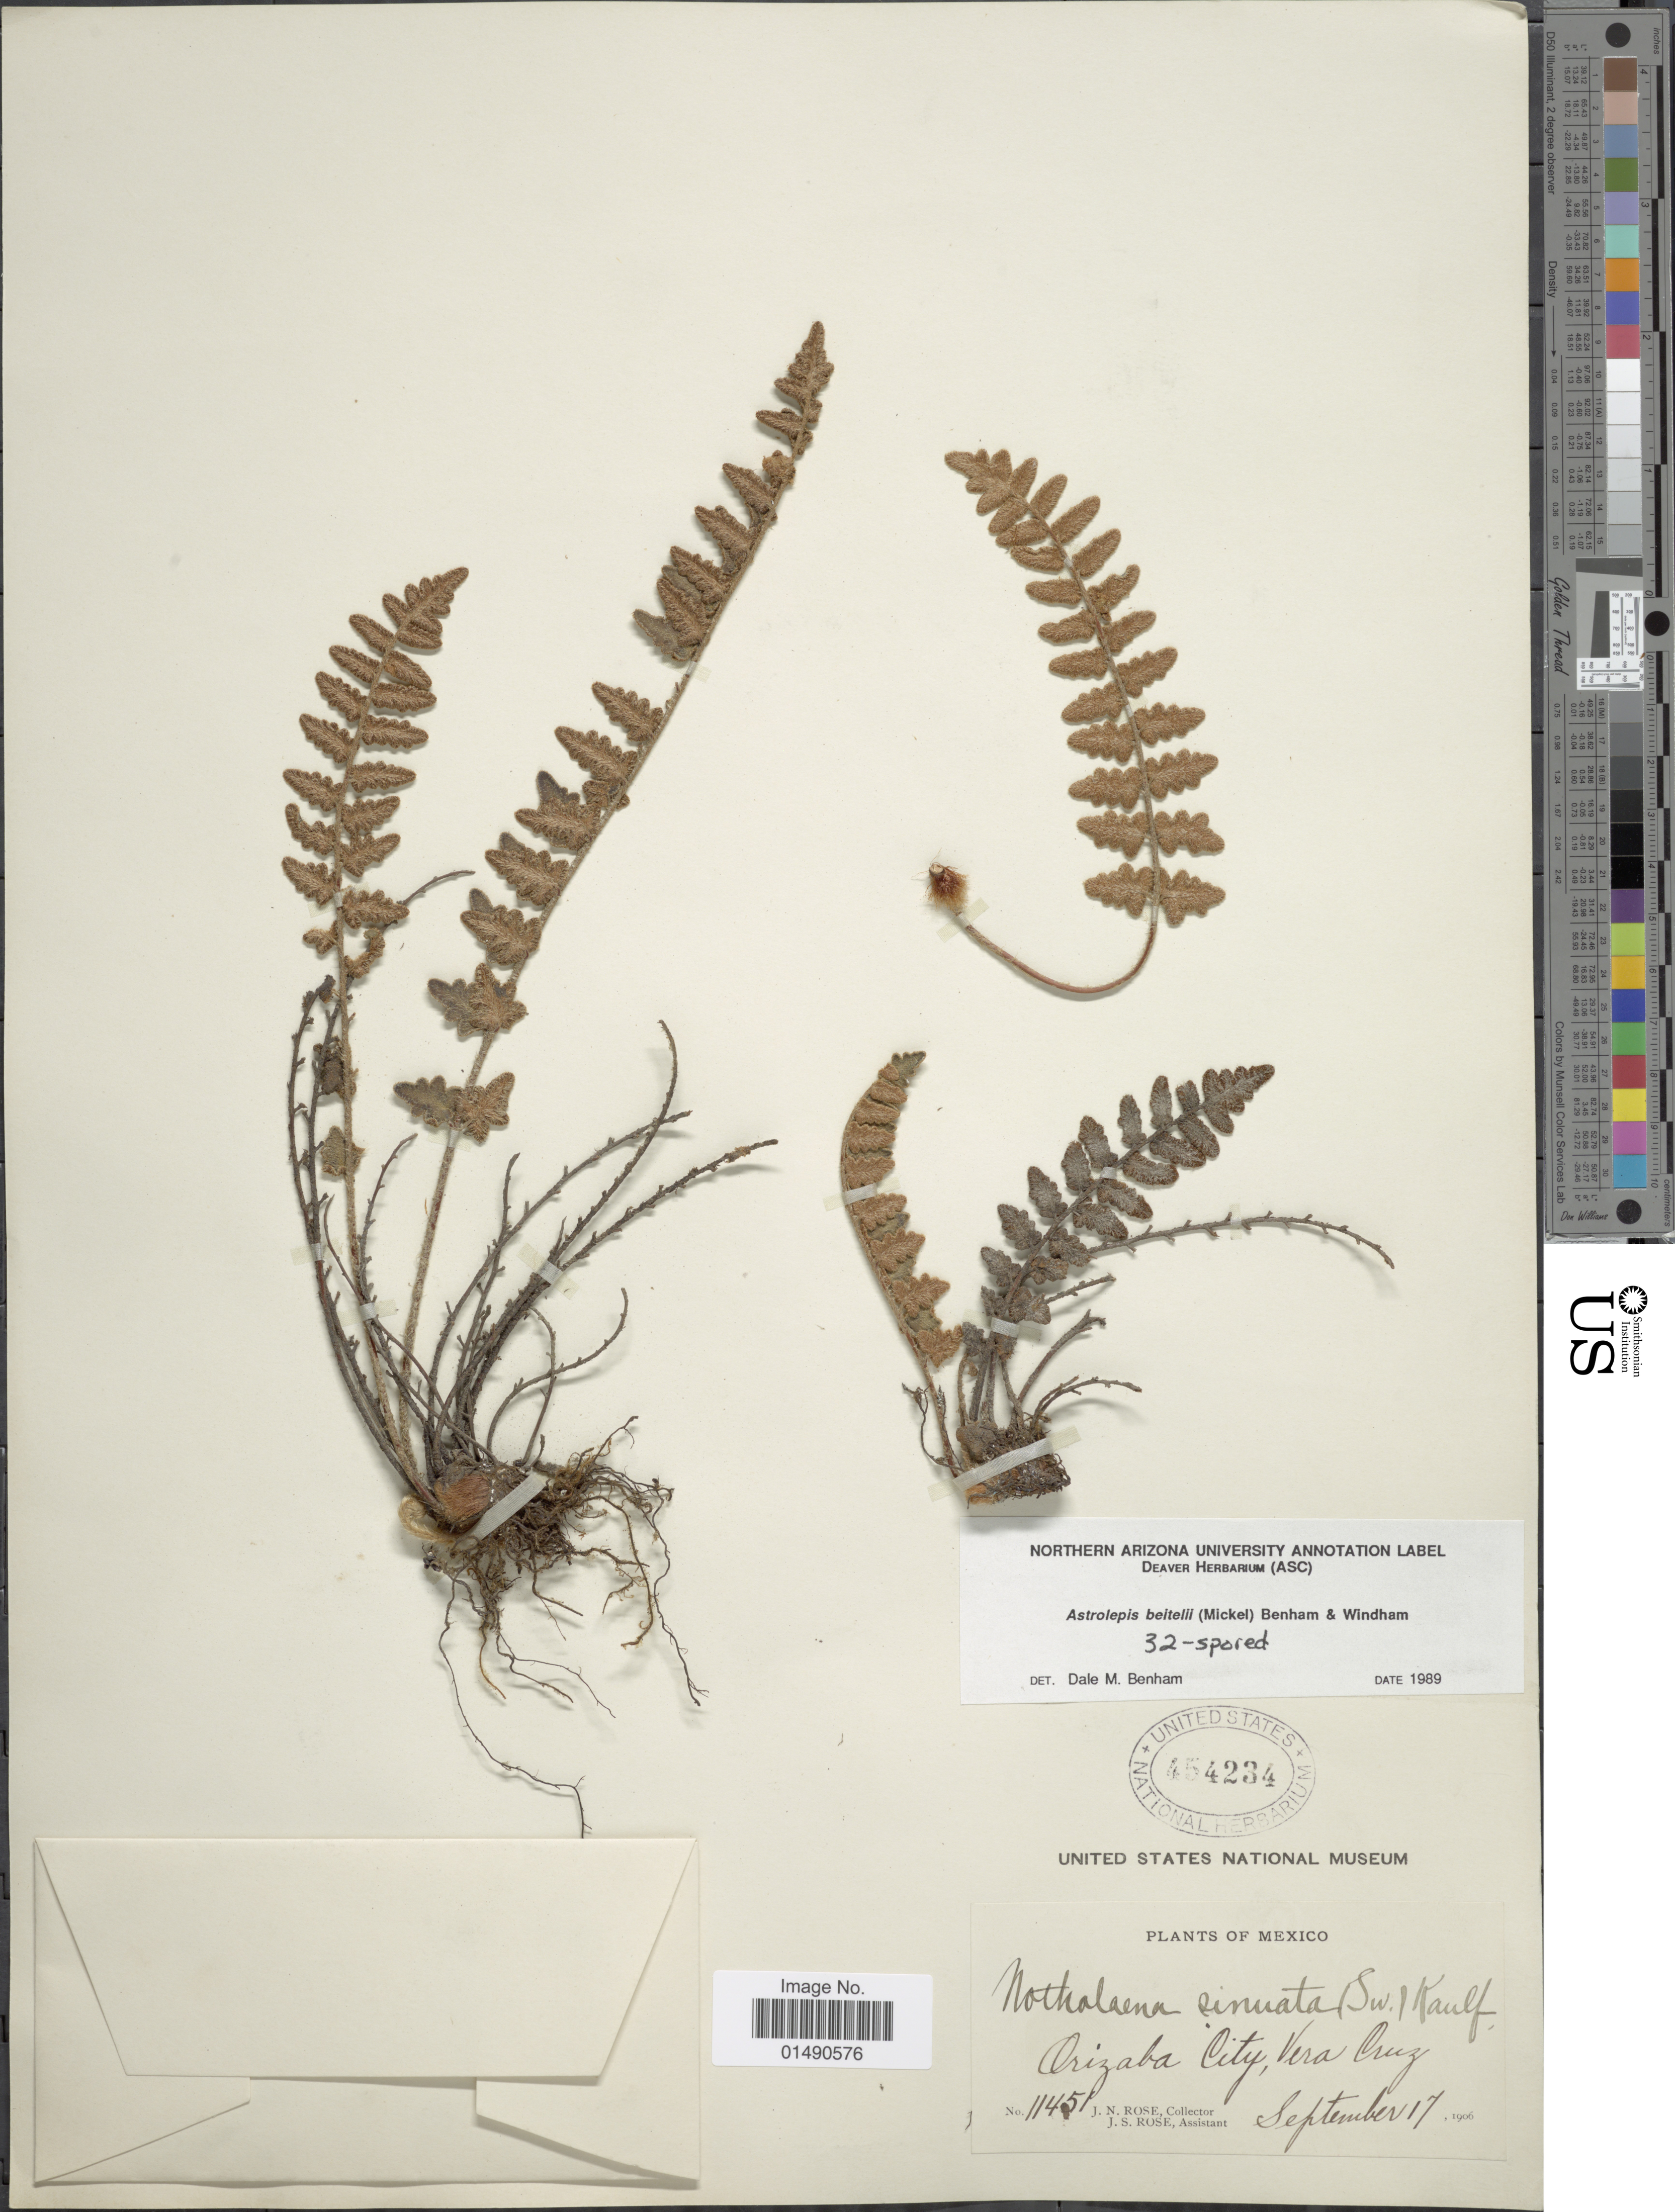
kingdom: Plantae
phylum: Tracheophyta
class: Polypodiopsida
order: Polypodiales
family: Pteridaceae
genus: Astrolepis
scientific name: Astrolepis laevis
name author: (Mart. & Ikonn.-Gal.) Mickel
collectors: J. N. Rose & J. S. Rose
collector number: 11451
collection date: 1906-09-17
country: Mexico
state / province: Veracruz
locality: Orizala City, Vera Cruz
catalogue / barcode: US 454234